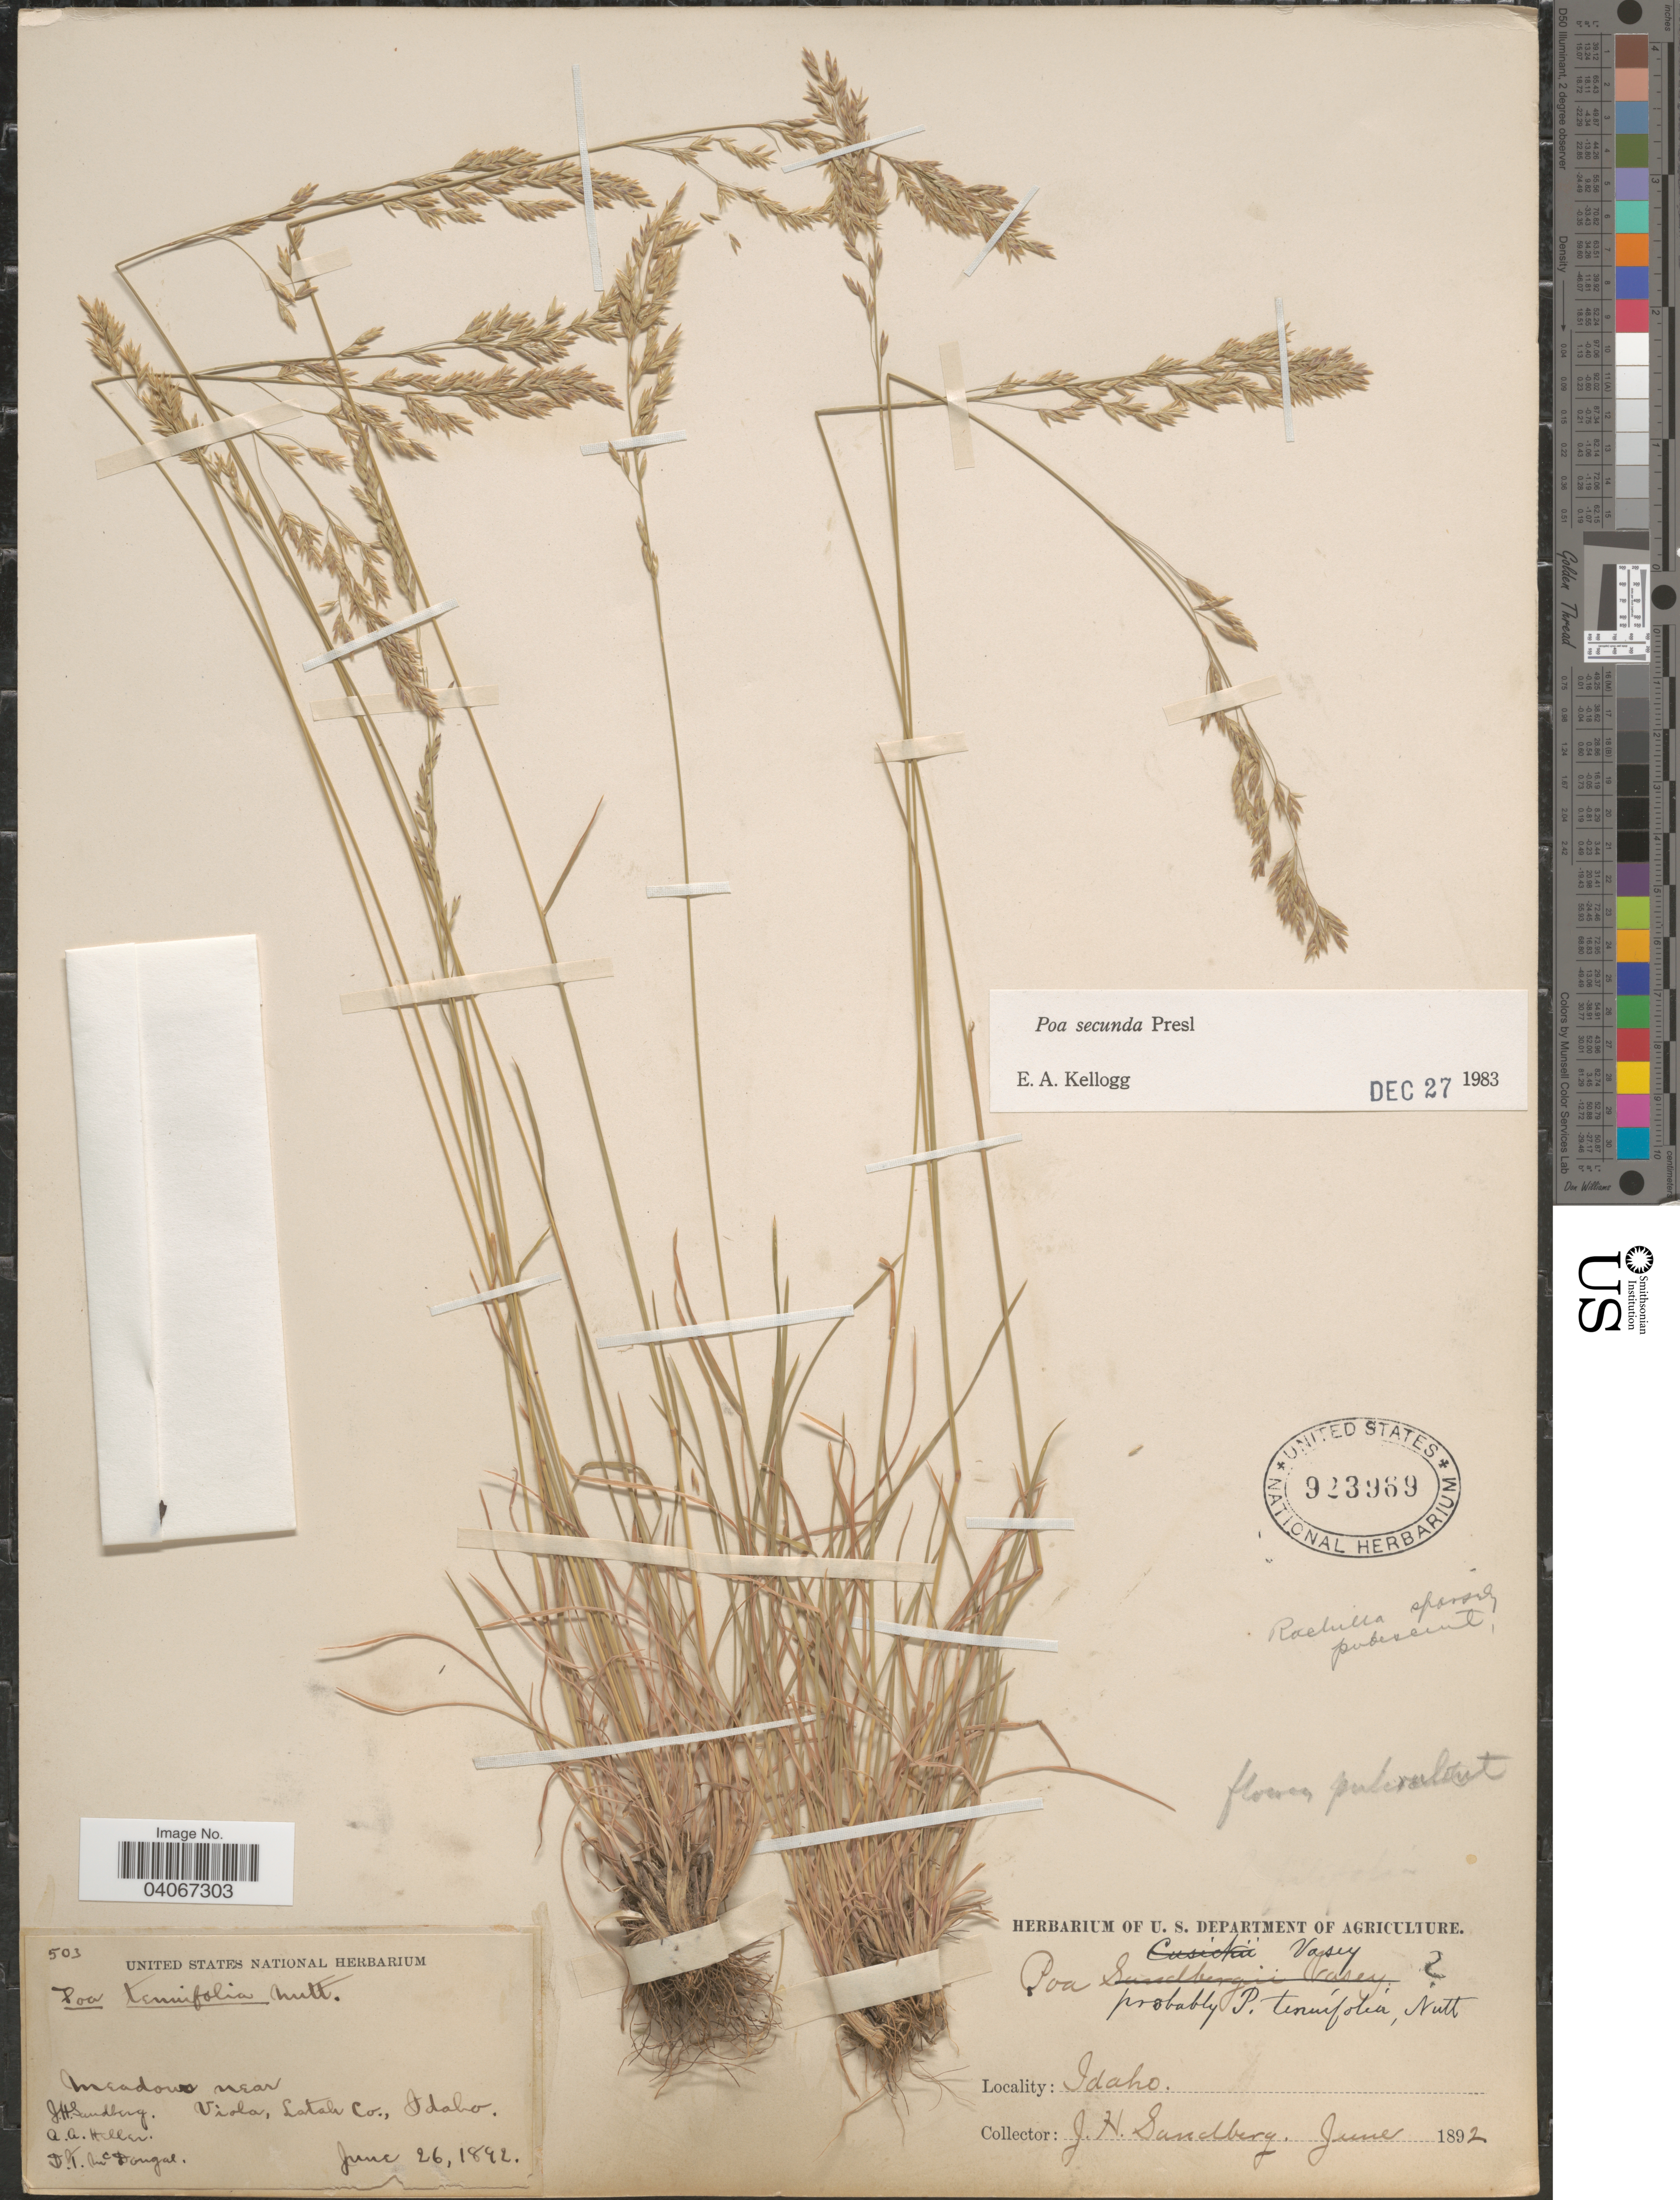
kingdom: Plantae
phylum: Tracheophyta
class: Liliopsida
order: Poales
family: Poaceae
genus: Poa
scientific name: Poa secunda subsp. secunda var. secunda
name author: J. Presl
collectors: J. H. Sandberg, A. A. Heller & D. McDougal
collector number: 503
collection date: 1892-06-26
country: United States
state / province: Idaho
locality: Meadow near Viola, Latah Co.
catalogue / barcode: US 923969